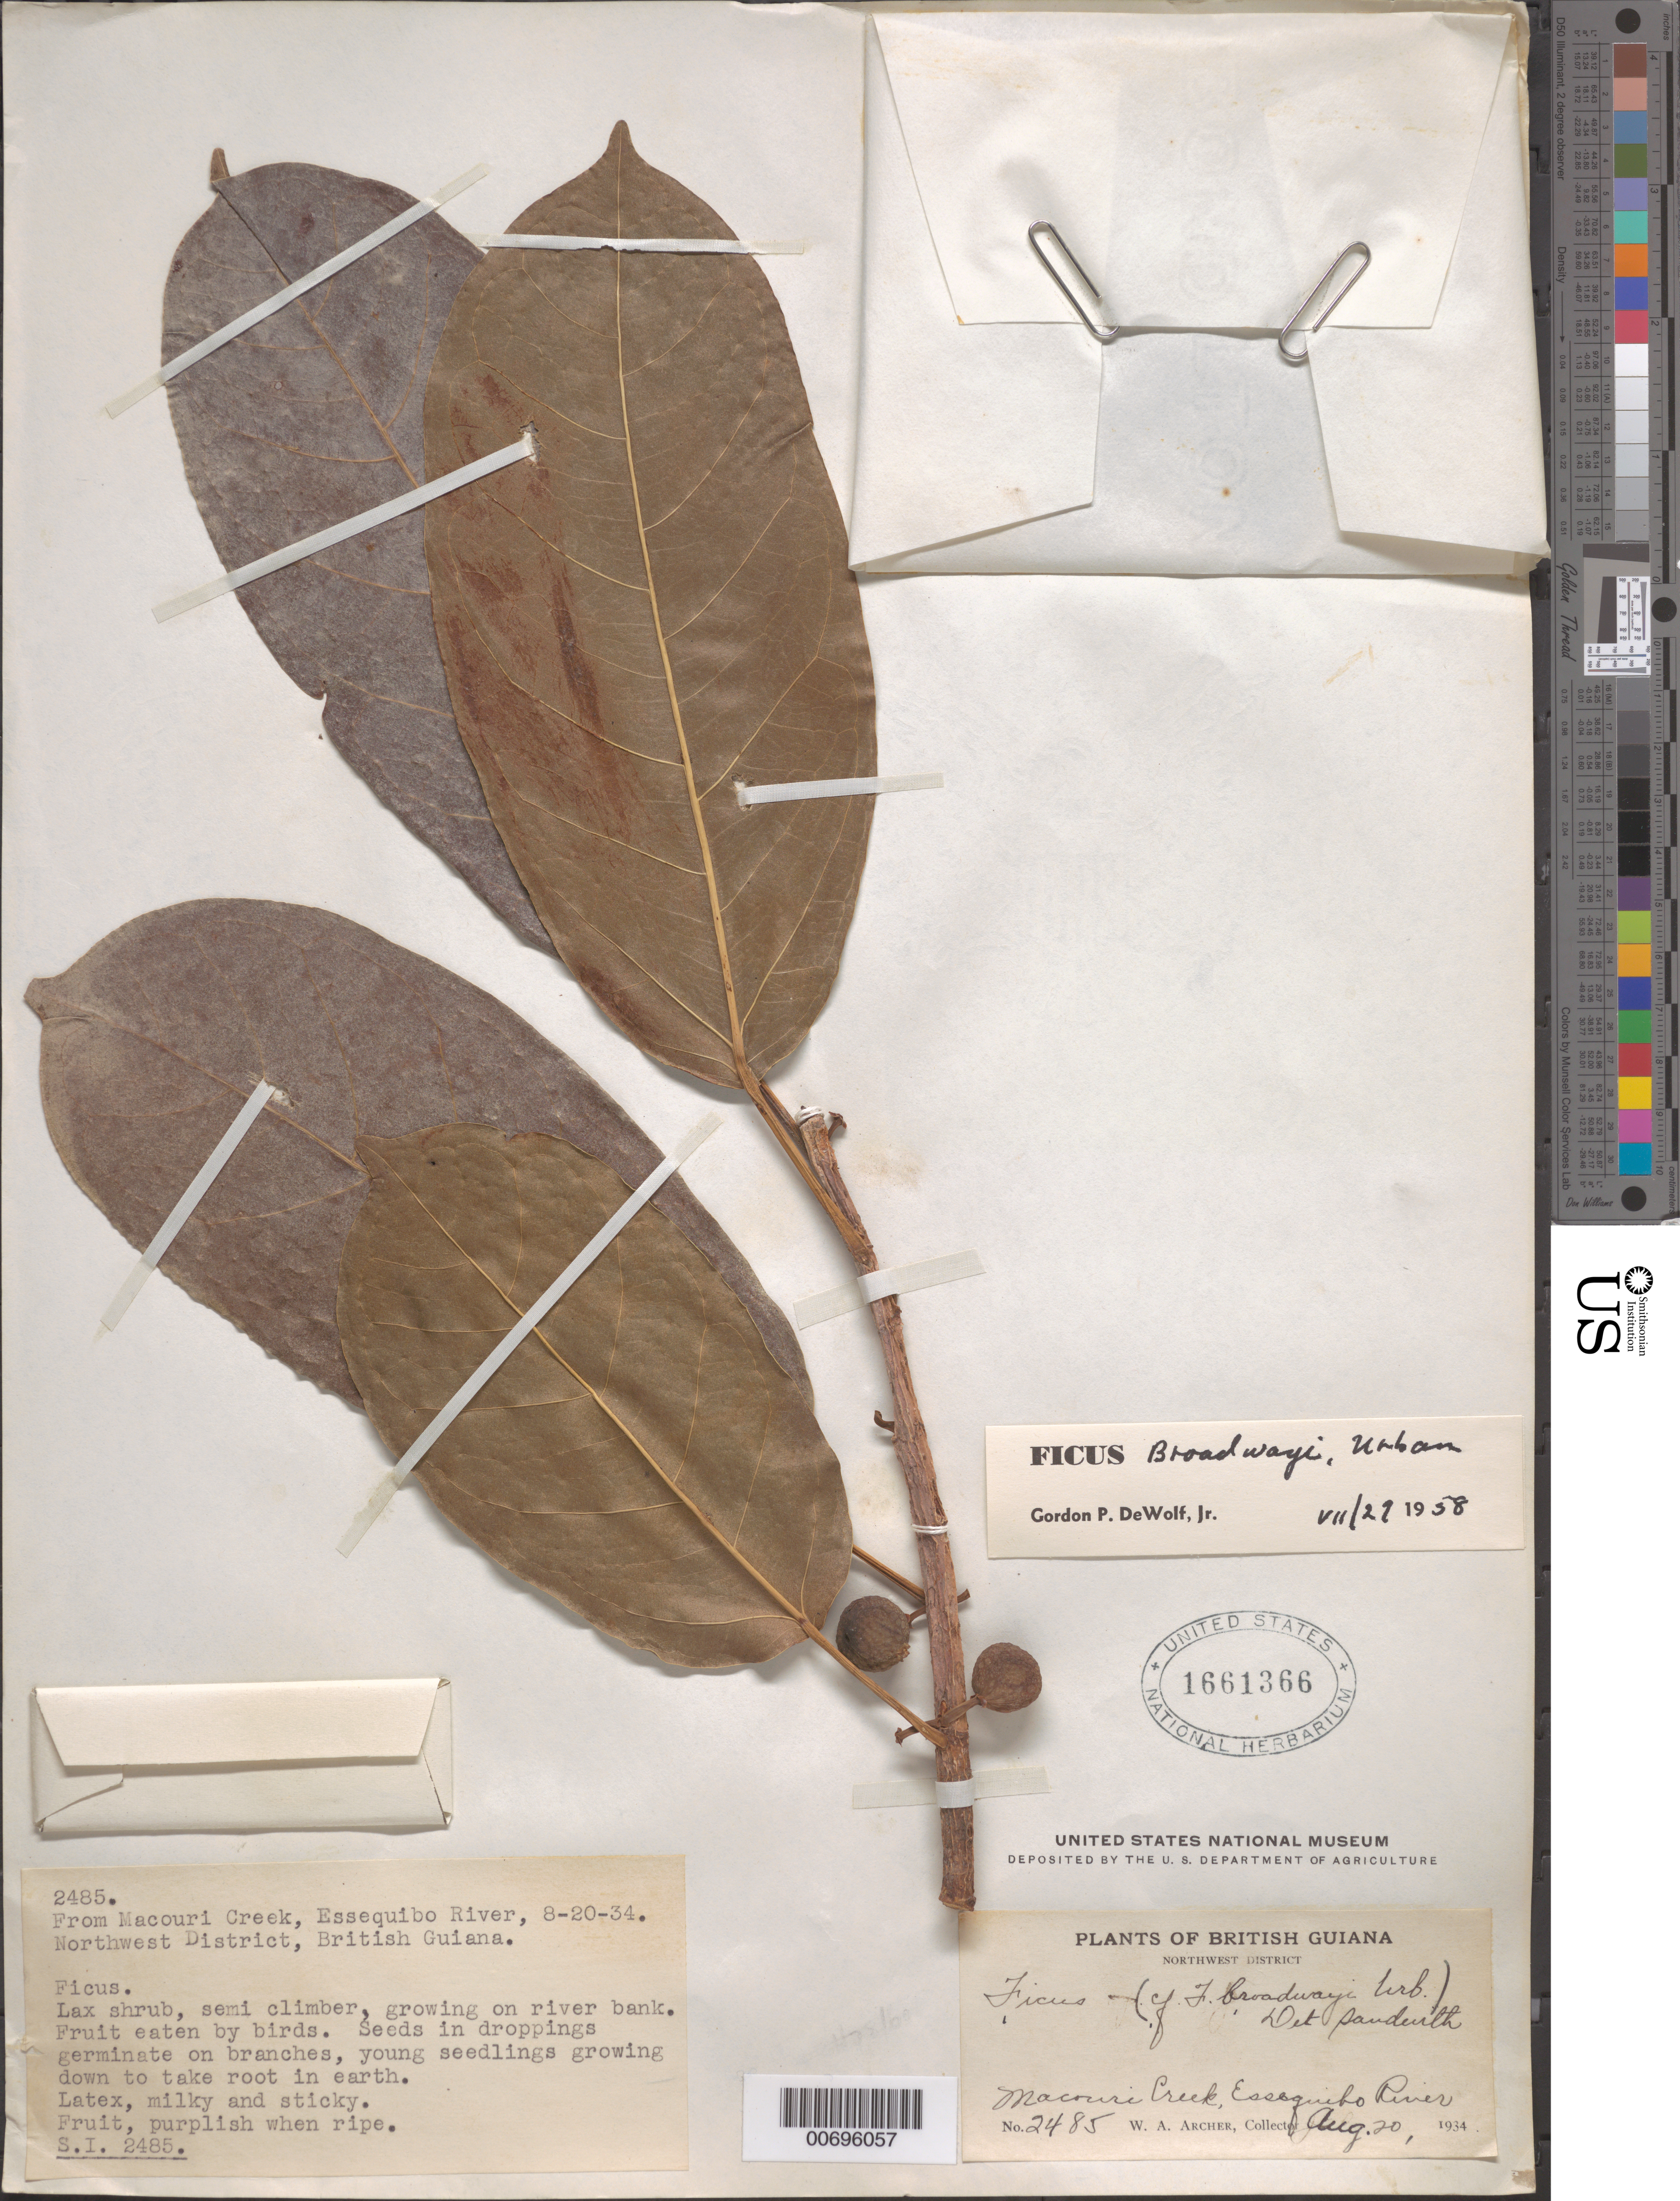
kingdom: Plantae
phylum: Tracheophyta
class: Magnoliopsida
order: Rosales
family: Moraceae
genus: Ficus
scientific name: Ficus broadwayi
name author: Urb.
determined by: DeWolf, Gordon Parker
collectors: W. A. Archer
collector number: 2485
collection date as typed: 20-Aug-34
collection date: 1934-08-20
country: Guyana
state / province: U. Demerara-Berbice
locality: Macouri Creek, Essequibo River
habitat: Riverbank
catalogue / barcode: US 1661366